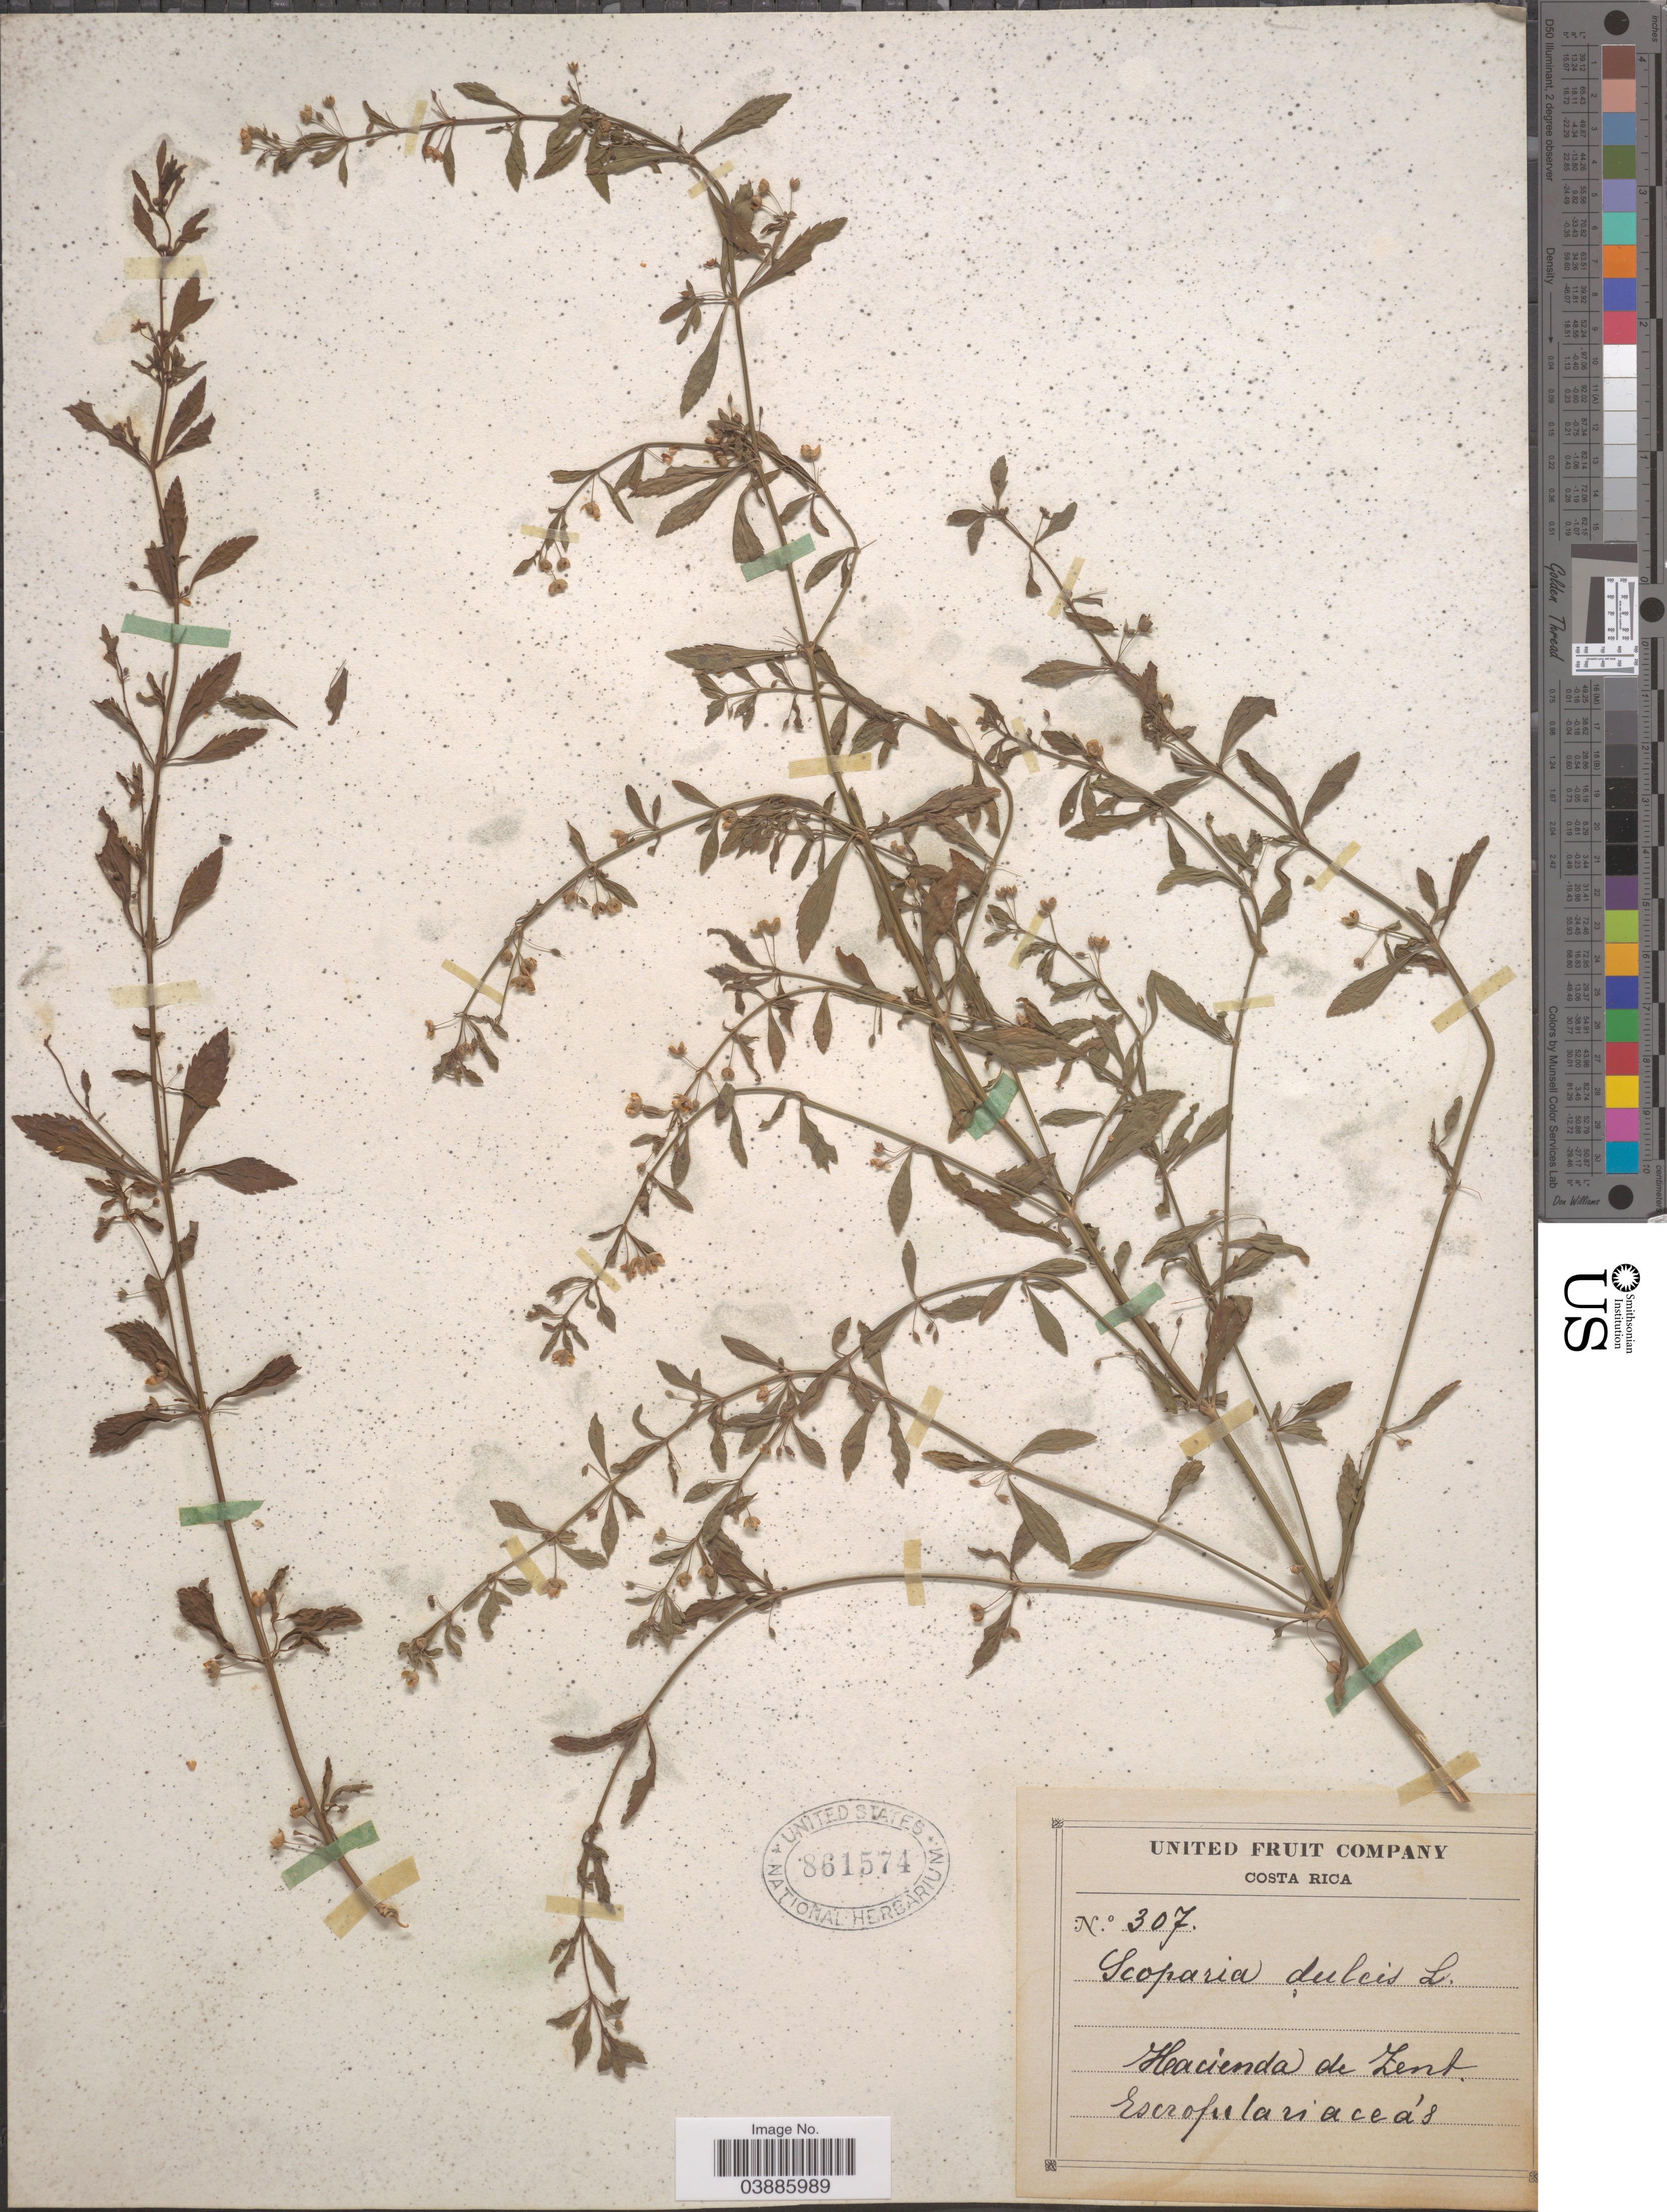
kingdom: Plantae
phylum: Tracheophyta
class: Magnoliopsida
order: Lamiales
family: Plantaginaceae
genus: Scoparia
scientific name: Scoparia dulcis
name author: L.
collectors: United Fruit Company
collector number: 307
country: Costa Rica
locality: Hacienda de Zent.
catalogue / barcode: US 861574